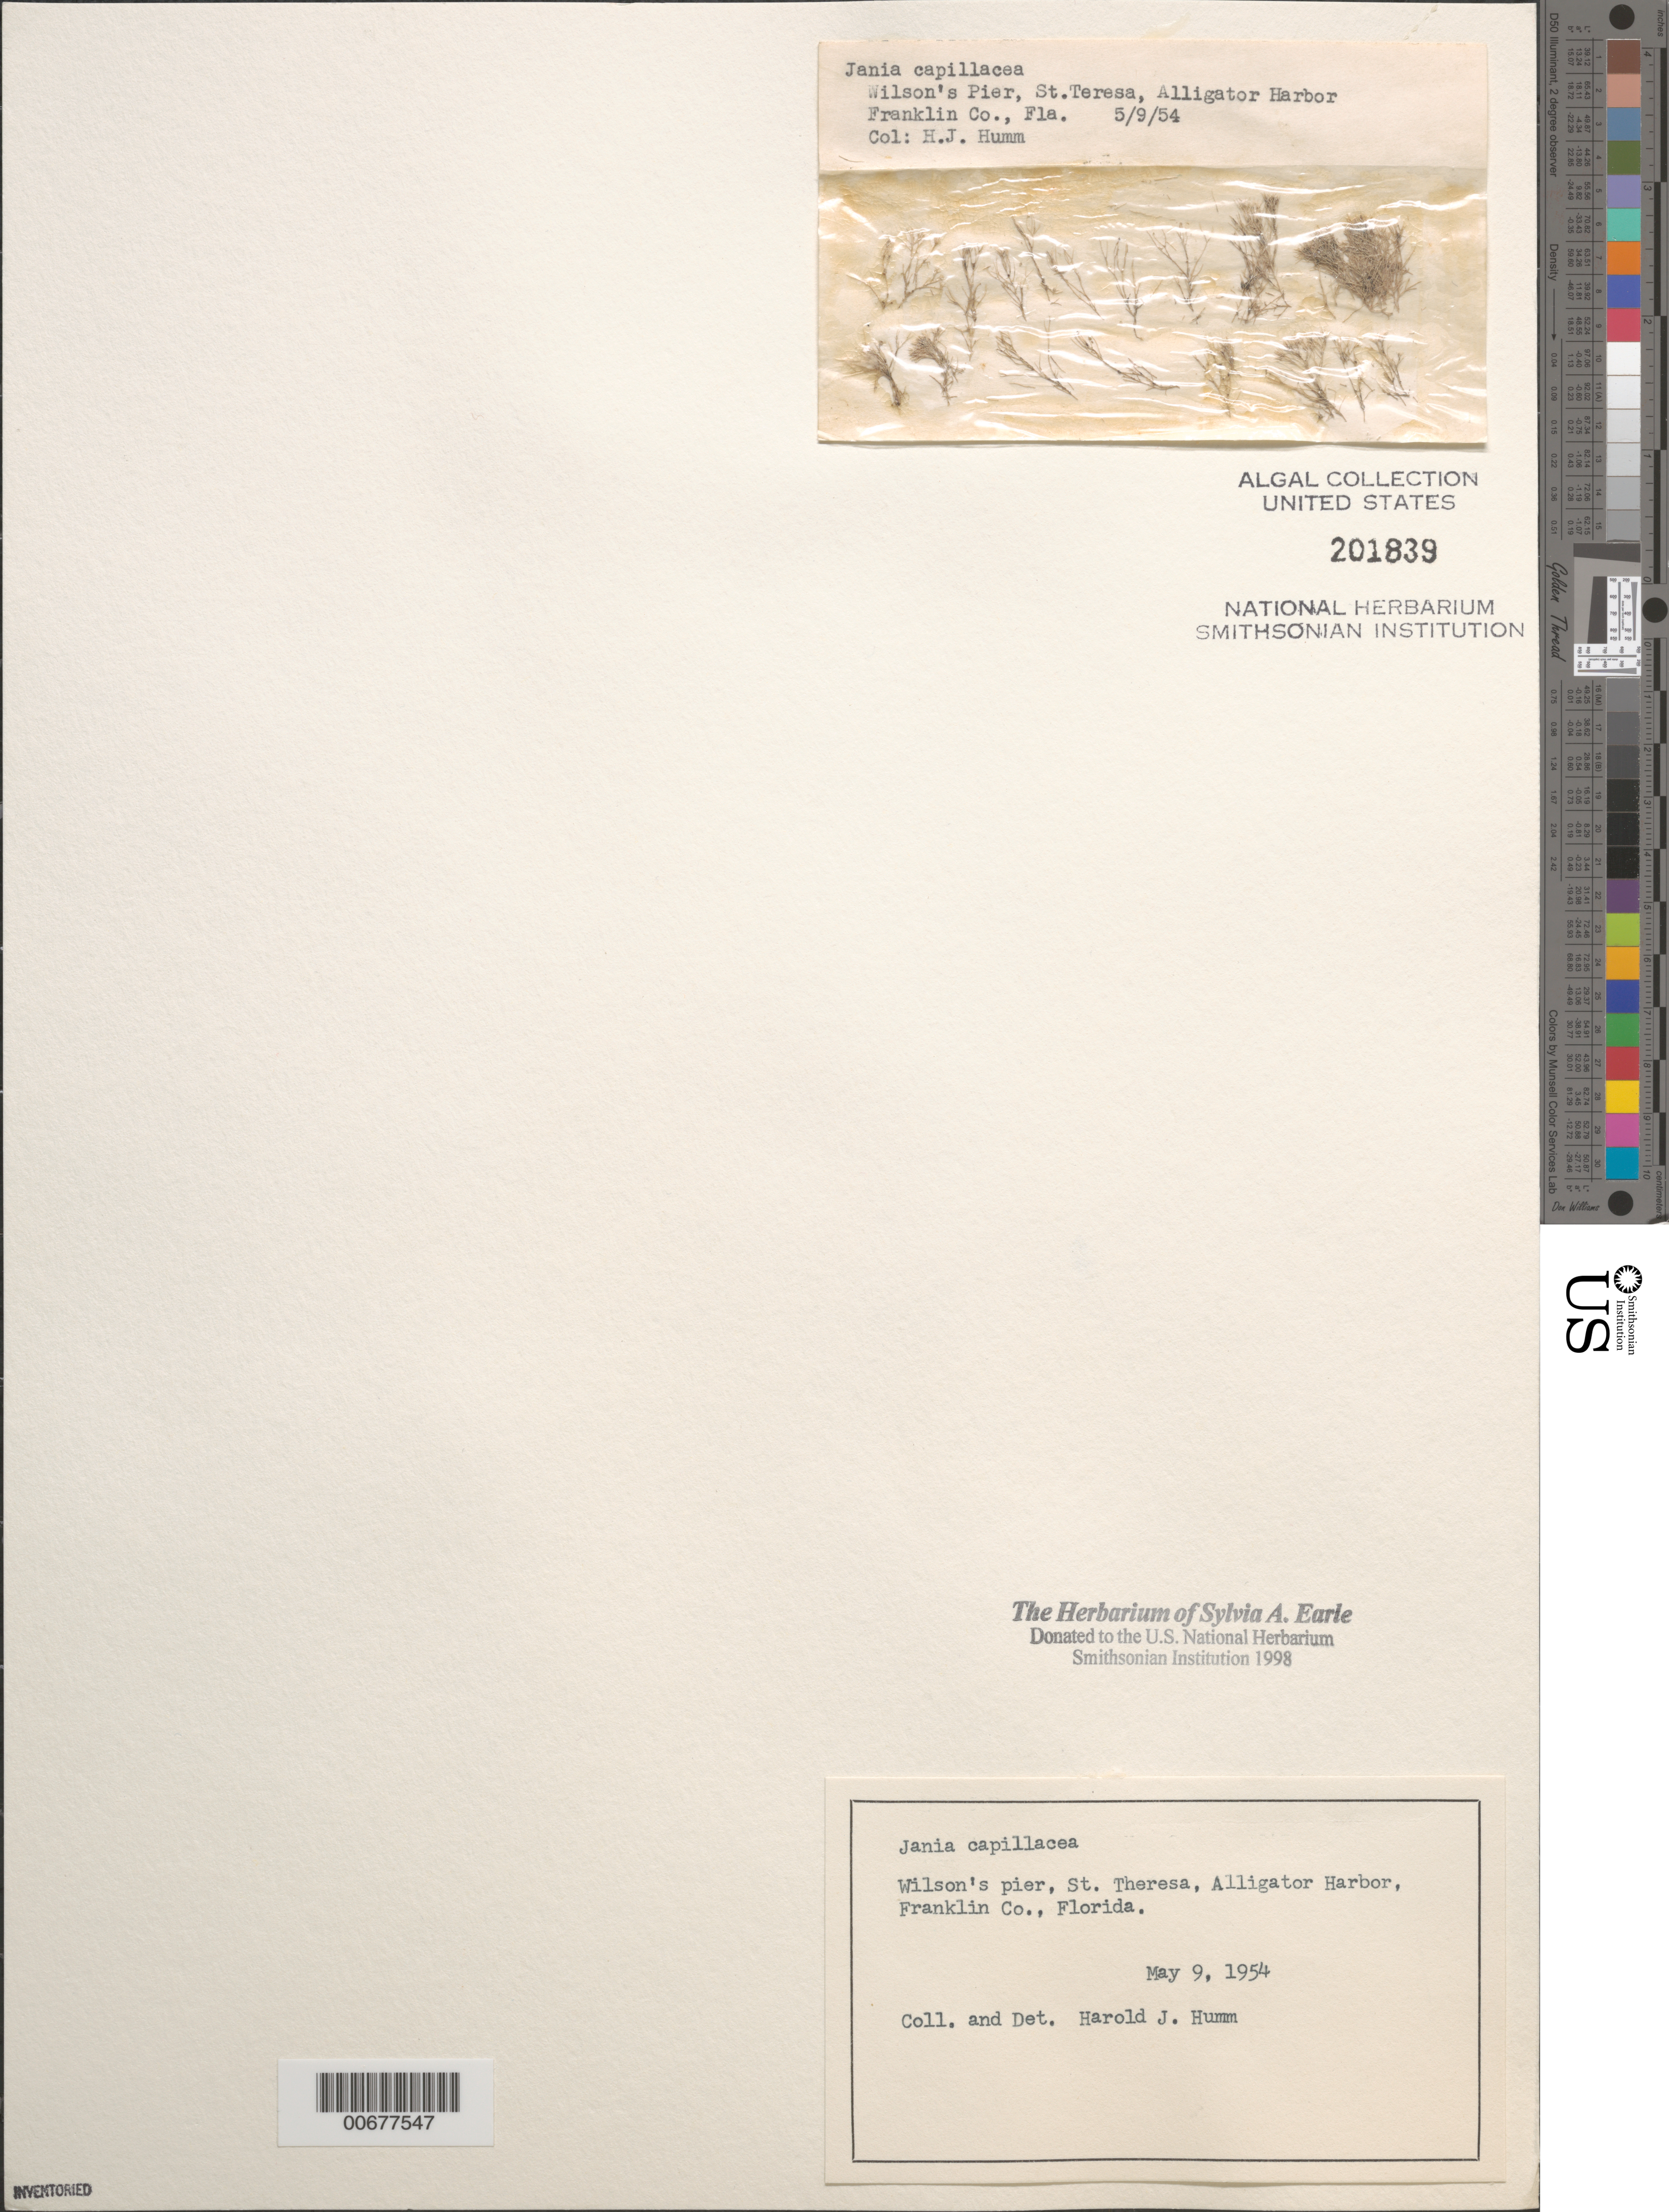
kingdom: Plantae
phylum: Rhodophyta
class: Florideophyceae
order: Corallinales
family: Corallinaceae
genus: Jania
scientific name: Jania capillacea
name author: Harv.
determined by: Humm, Harold J.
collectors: H. J. Humm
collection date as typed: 09 May 1954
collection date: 1954-05-09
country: United States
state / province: Florida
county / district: Franklin County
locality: Wilson's Pier, St. Theresa, Alligator Harbor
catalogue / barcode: US 201639